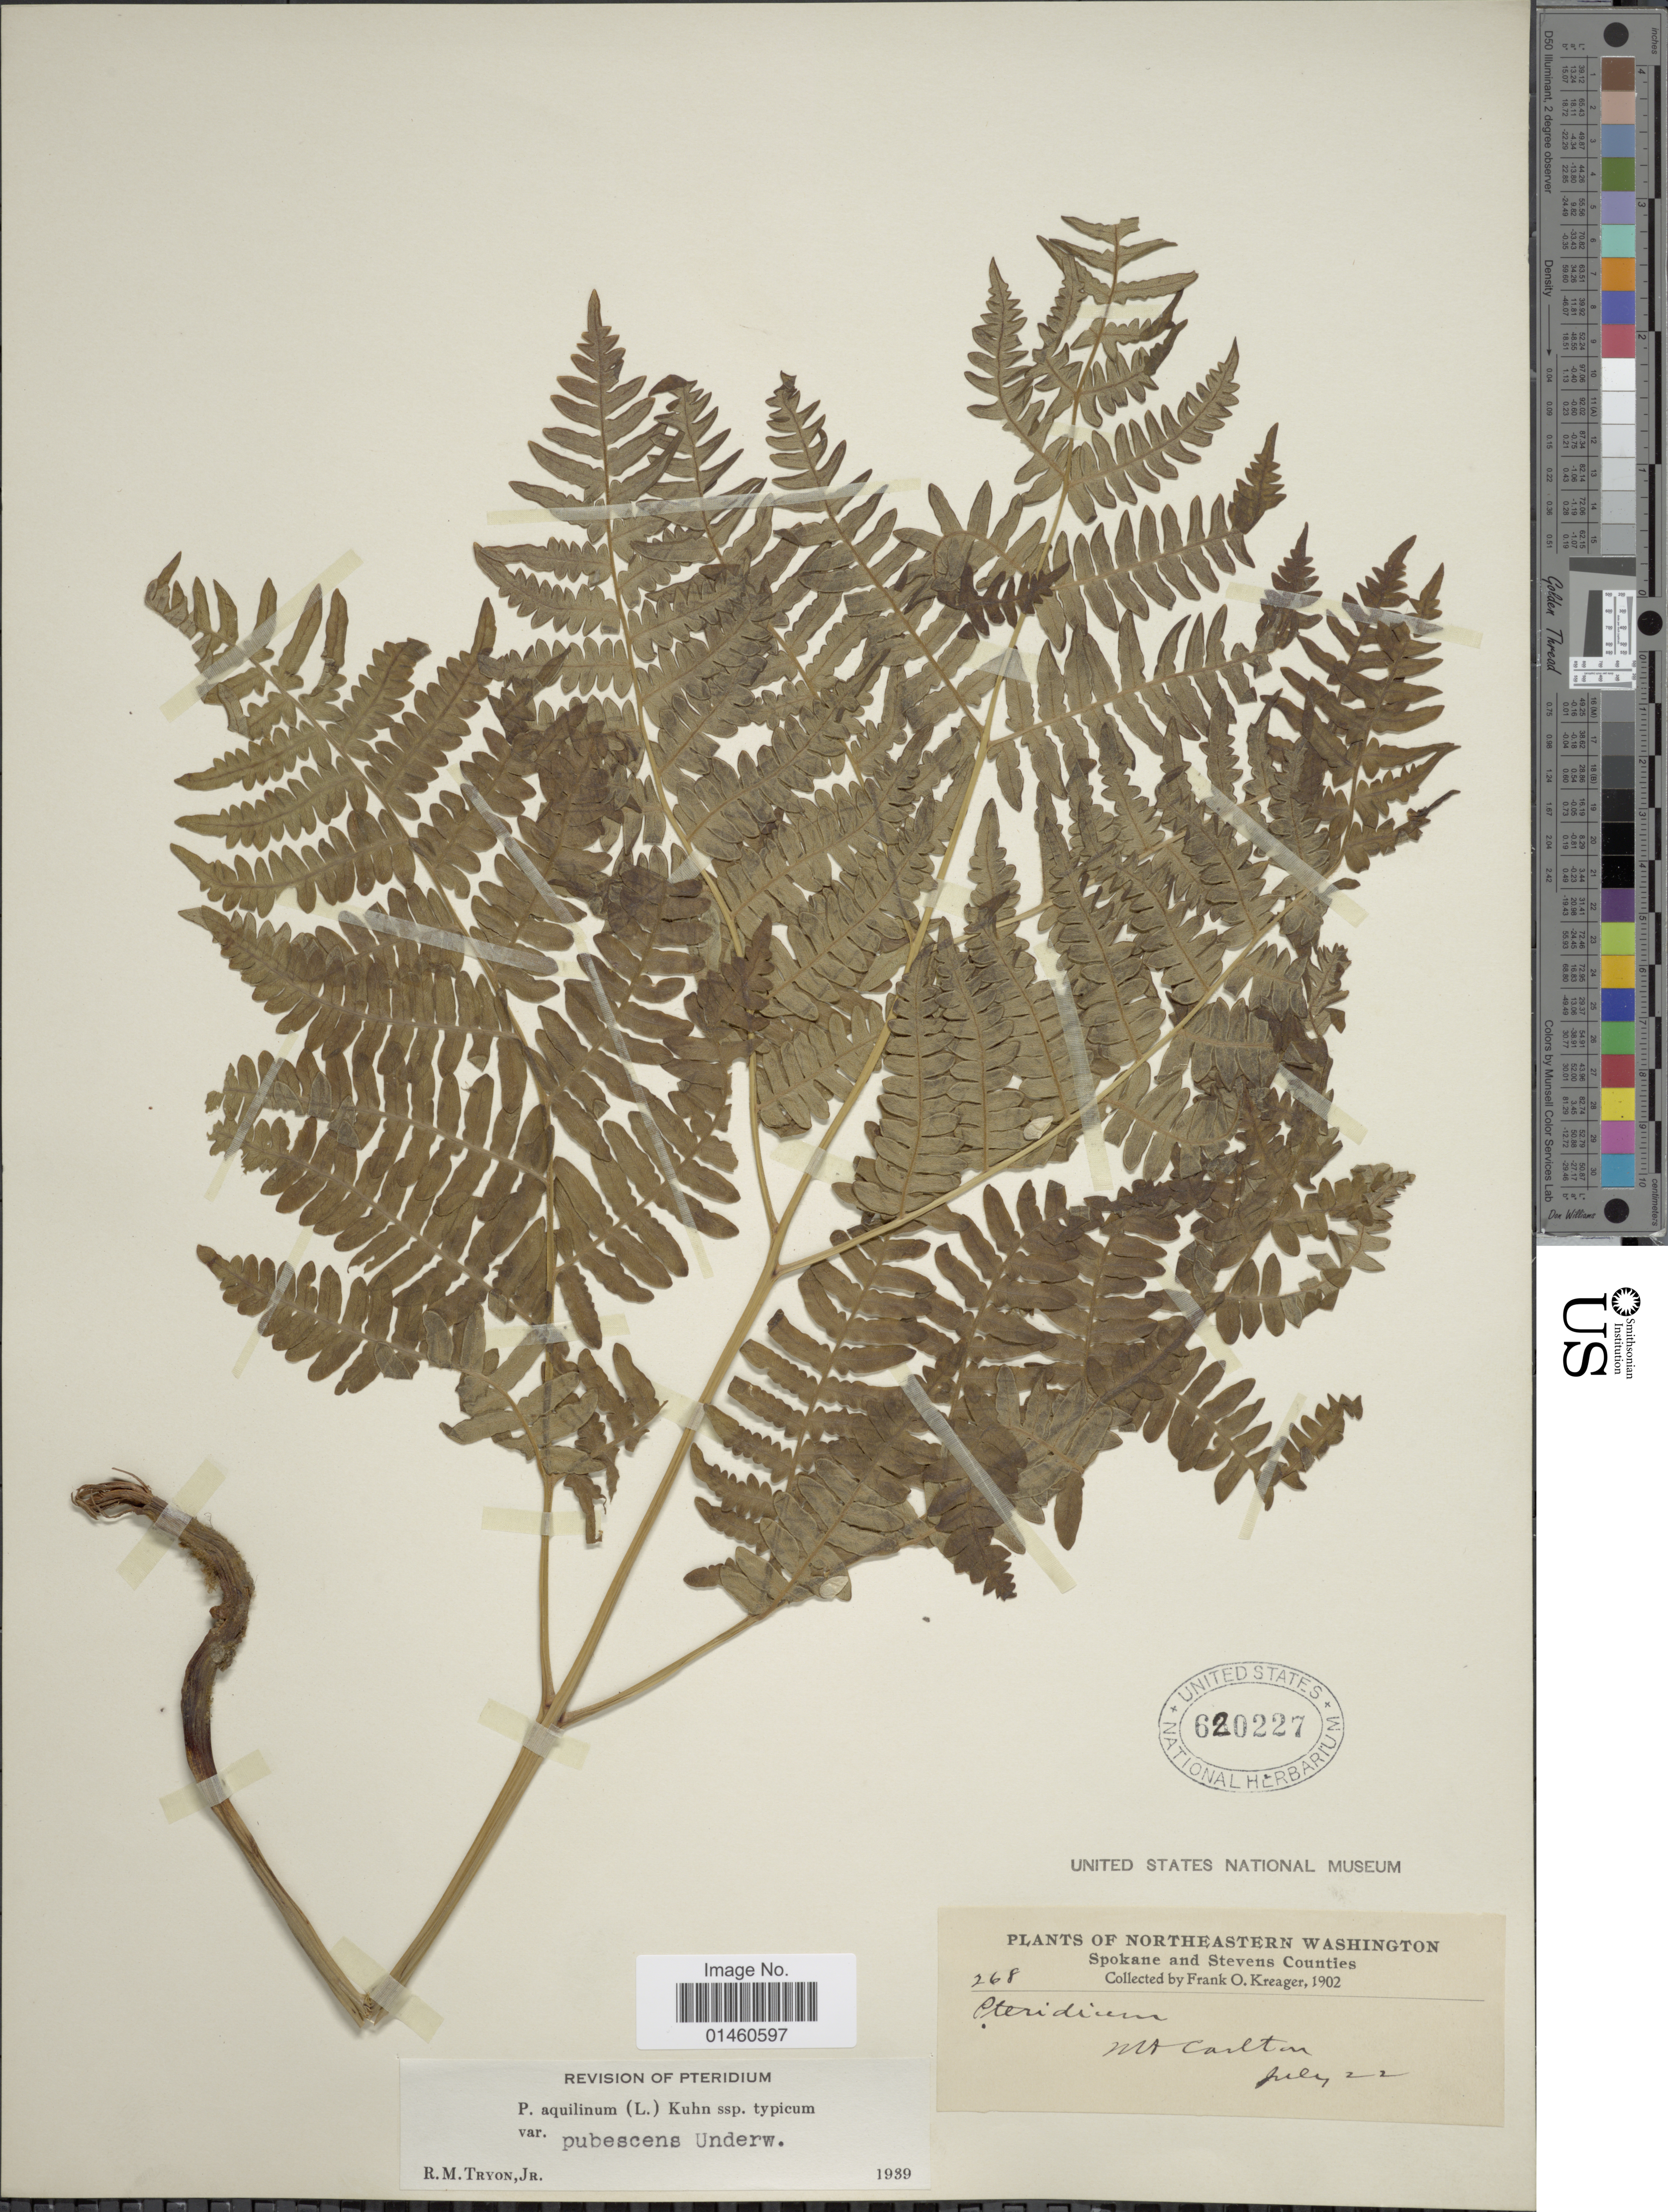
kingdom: Plantae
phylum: Tracheophyta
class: Polypodiopsida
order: Polypodiales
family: Dennstaedtiaceae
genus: Pteridium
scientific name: Pteridium pubescens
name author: (Underw.) Christenh.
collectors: F. Kreager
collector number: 268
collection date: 1902-07-22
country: United States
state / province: Washington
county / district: Spokane / Stevens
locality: Northeastern Washington, Spokane and Stevens Counties, Mt. Carlton.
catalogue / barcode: US 620227